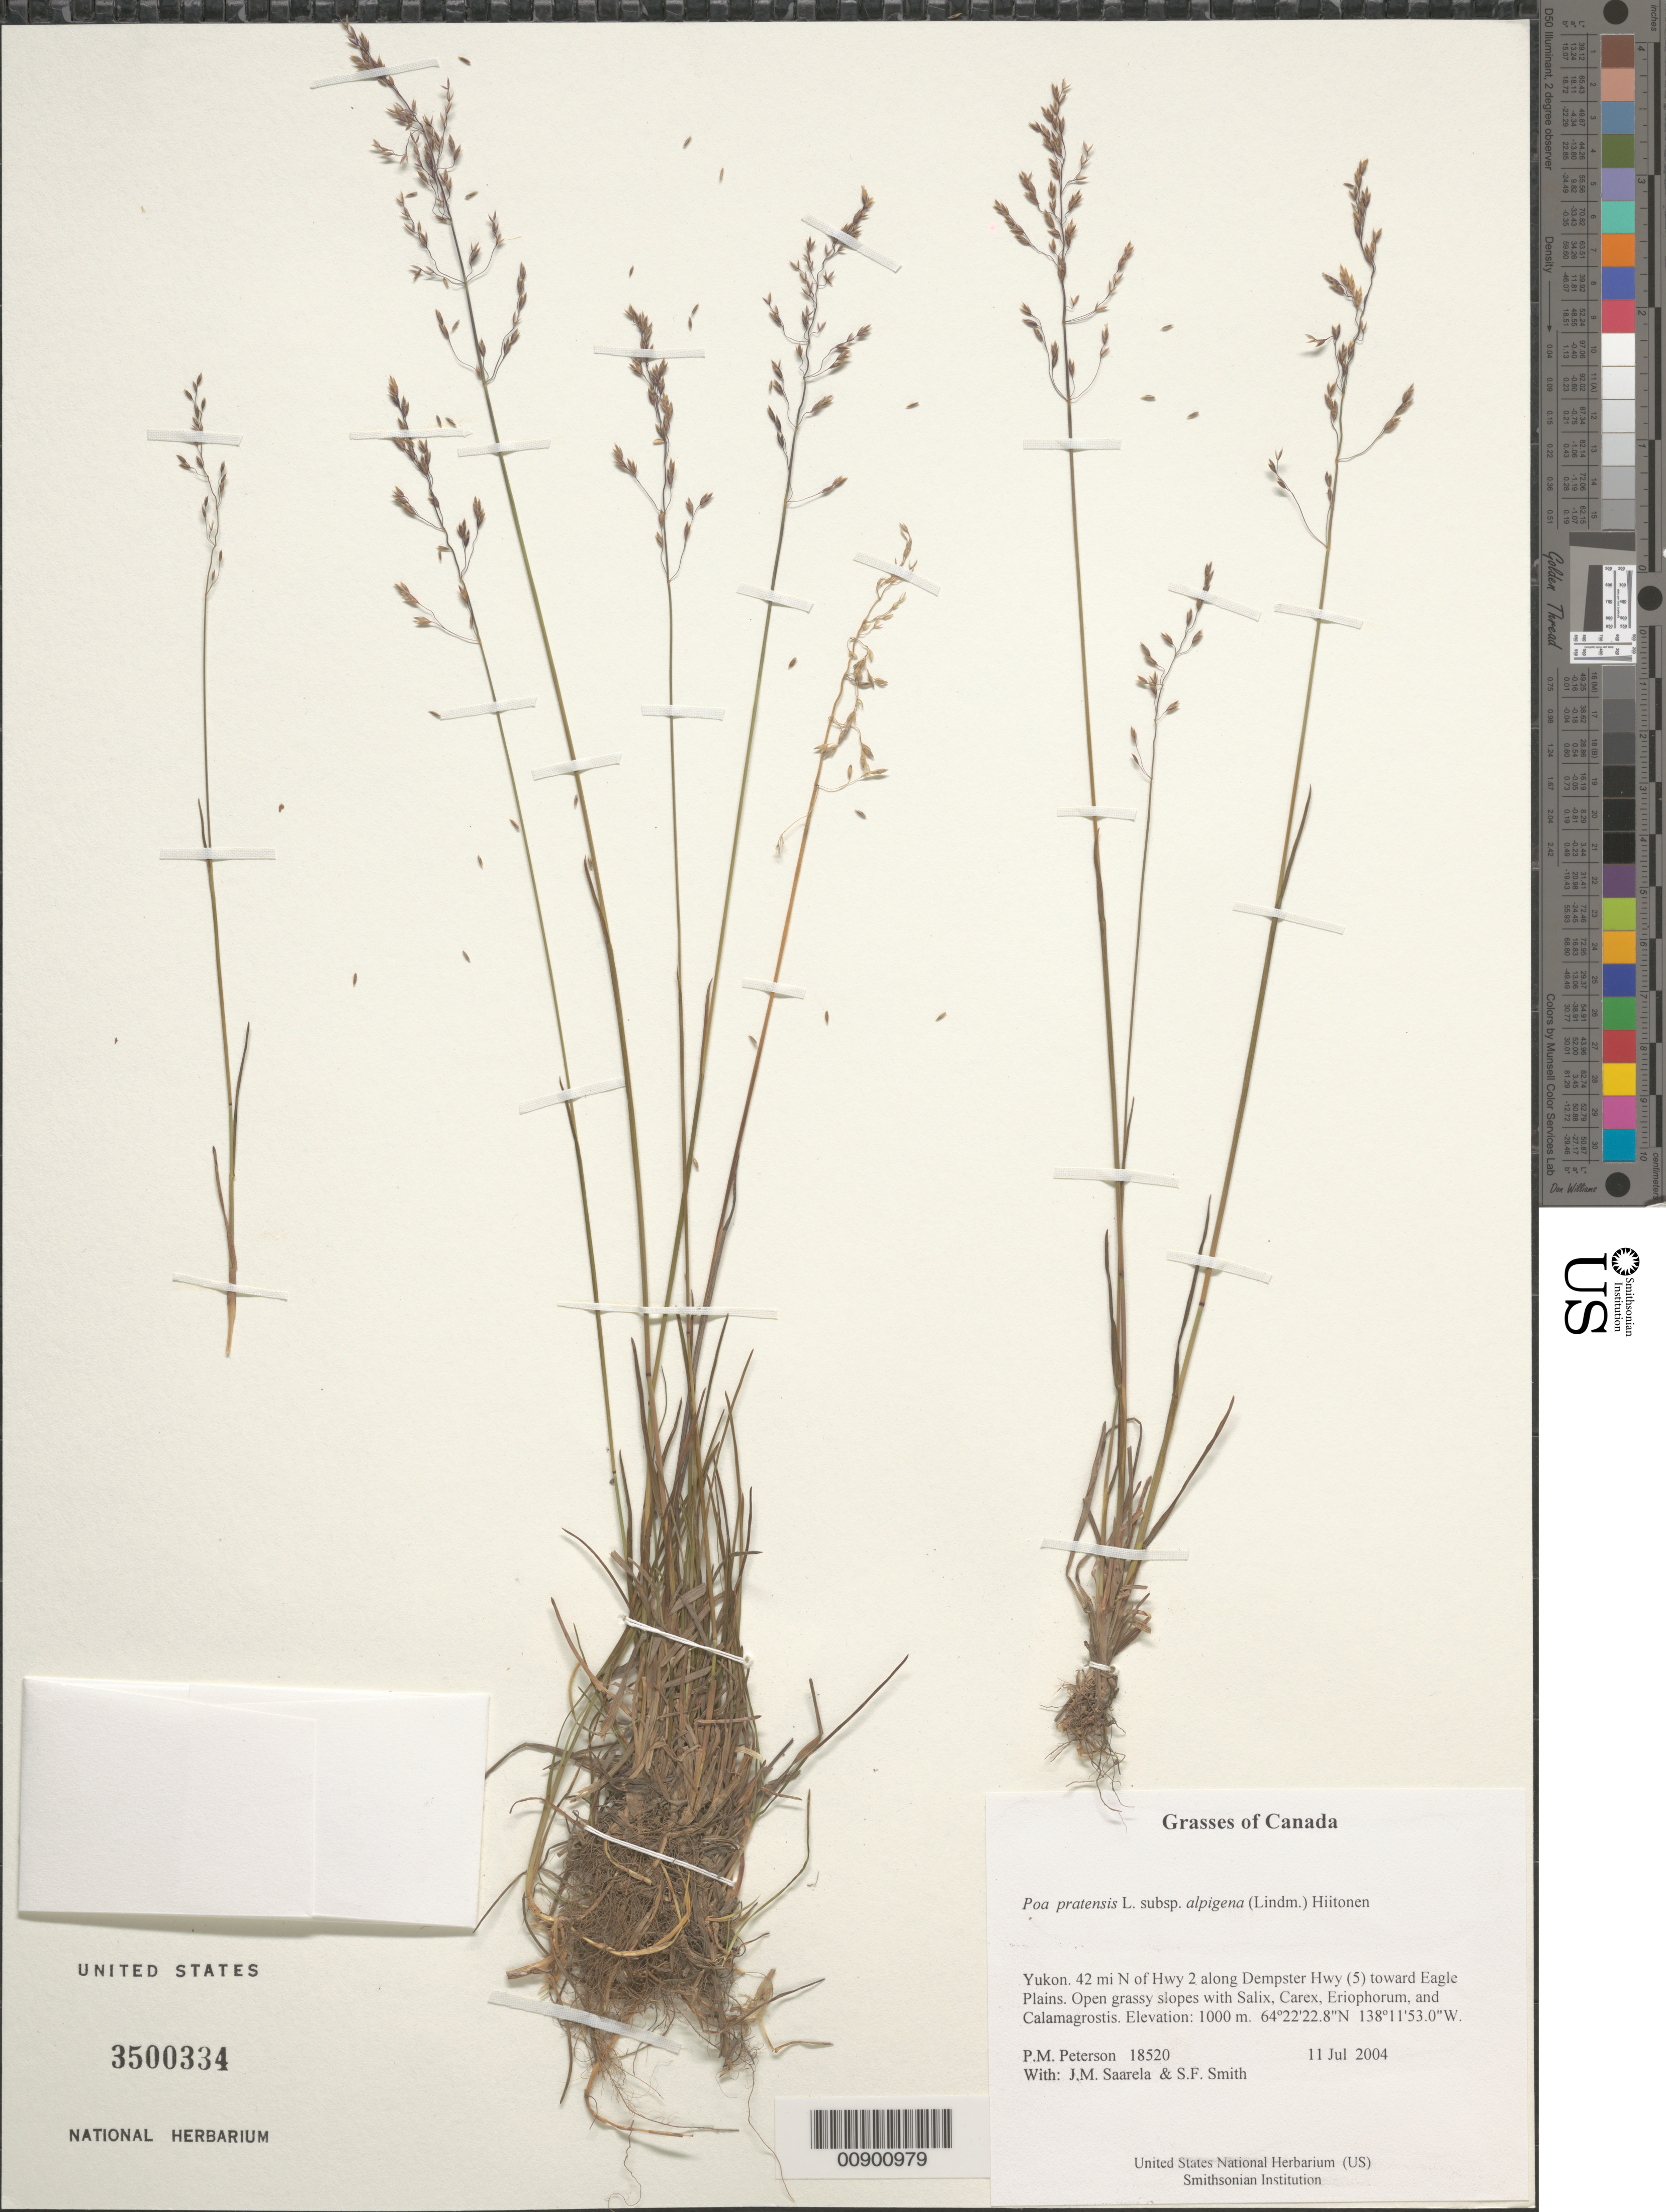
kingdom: Plantae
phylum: Tracheophyta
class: Liliopsida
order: Poales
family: Poaceae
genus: Poa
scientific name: Poa pratensis subsp. alpigena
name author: (Lindm.) Hiitonen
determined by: Soreng, Robert J., Research Associate (BOT), Smithsonian Institution - National Museum of Natural History (UNITED STATES)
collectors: P. M. Peterson, J. Saarela & S.F. Smith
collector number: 18520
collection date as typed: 11 Jul 2004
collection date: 2004-07-11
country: Canada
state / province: Yukon Territory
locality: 42 mi N of Hwy 2 along Dempster Hwy (5) toward Eagle Plains. Open grassy slopes with Salix, Carex, Eriophorum, and Calamagrostis.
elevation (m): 1000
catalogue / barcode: US 3500334